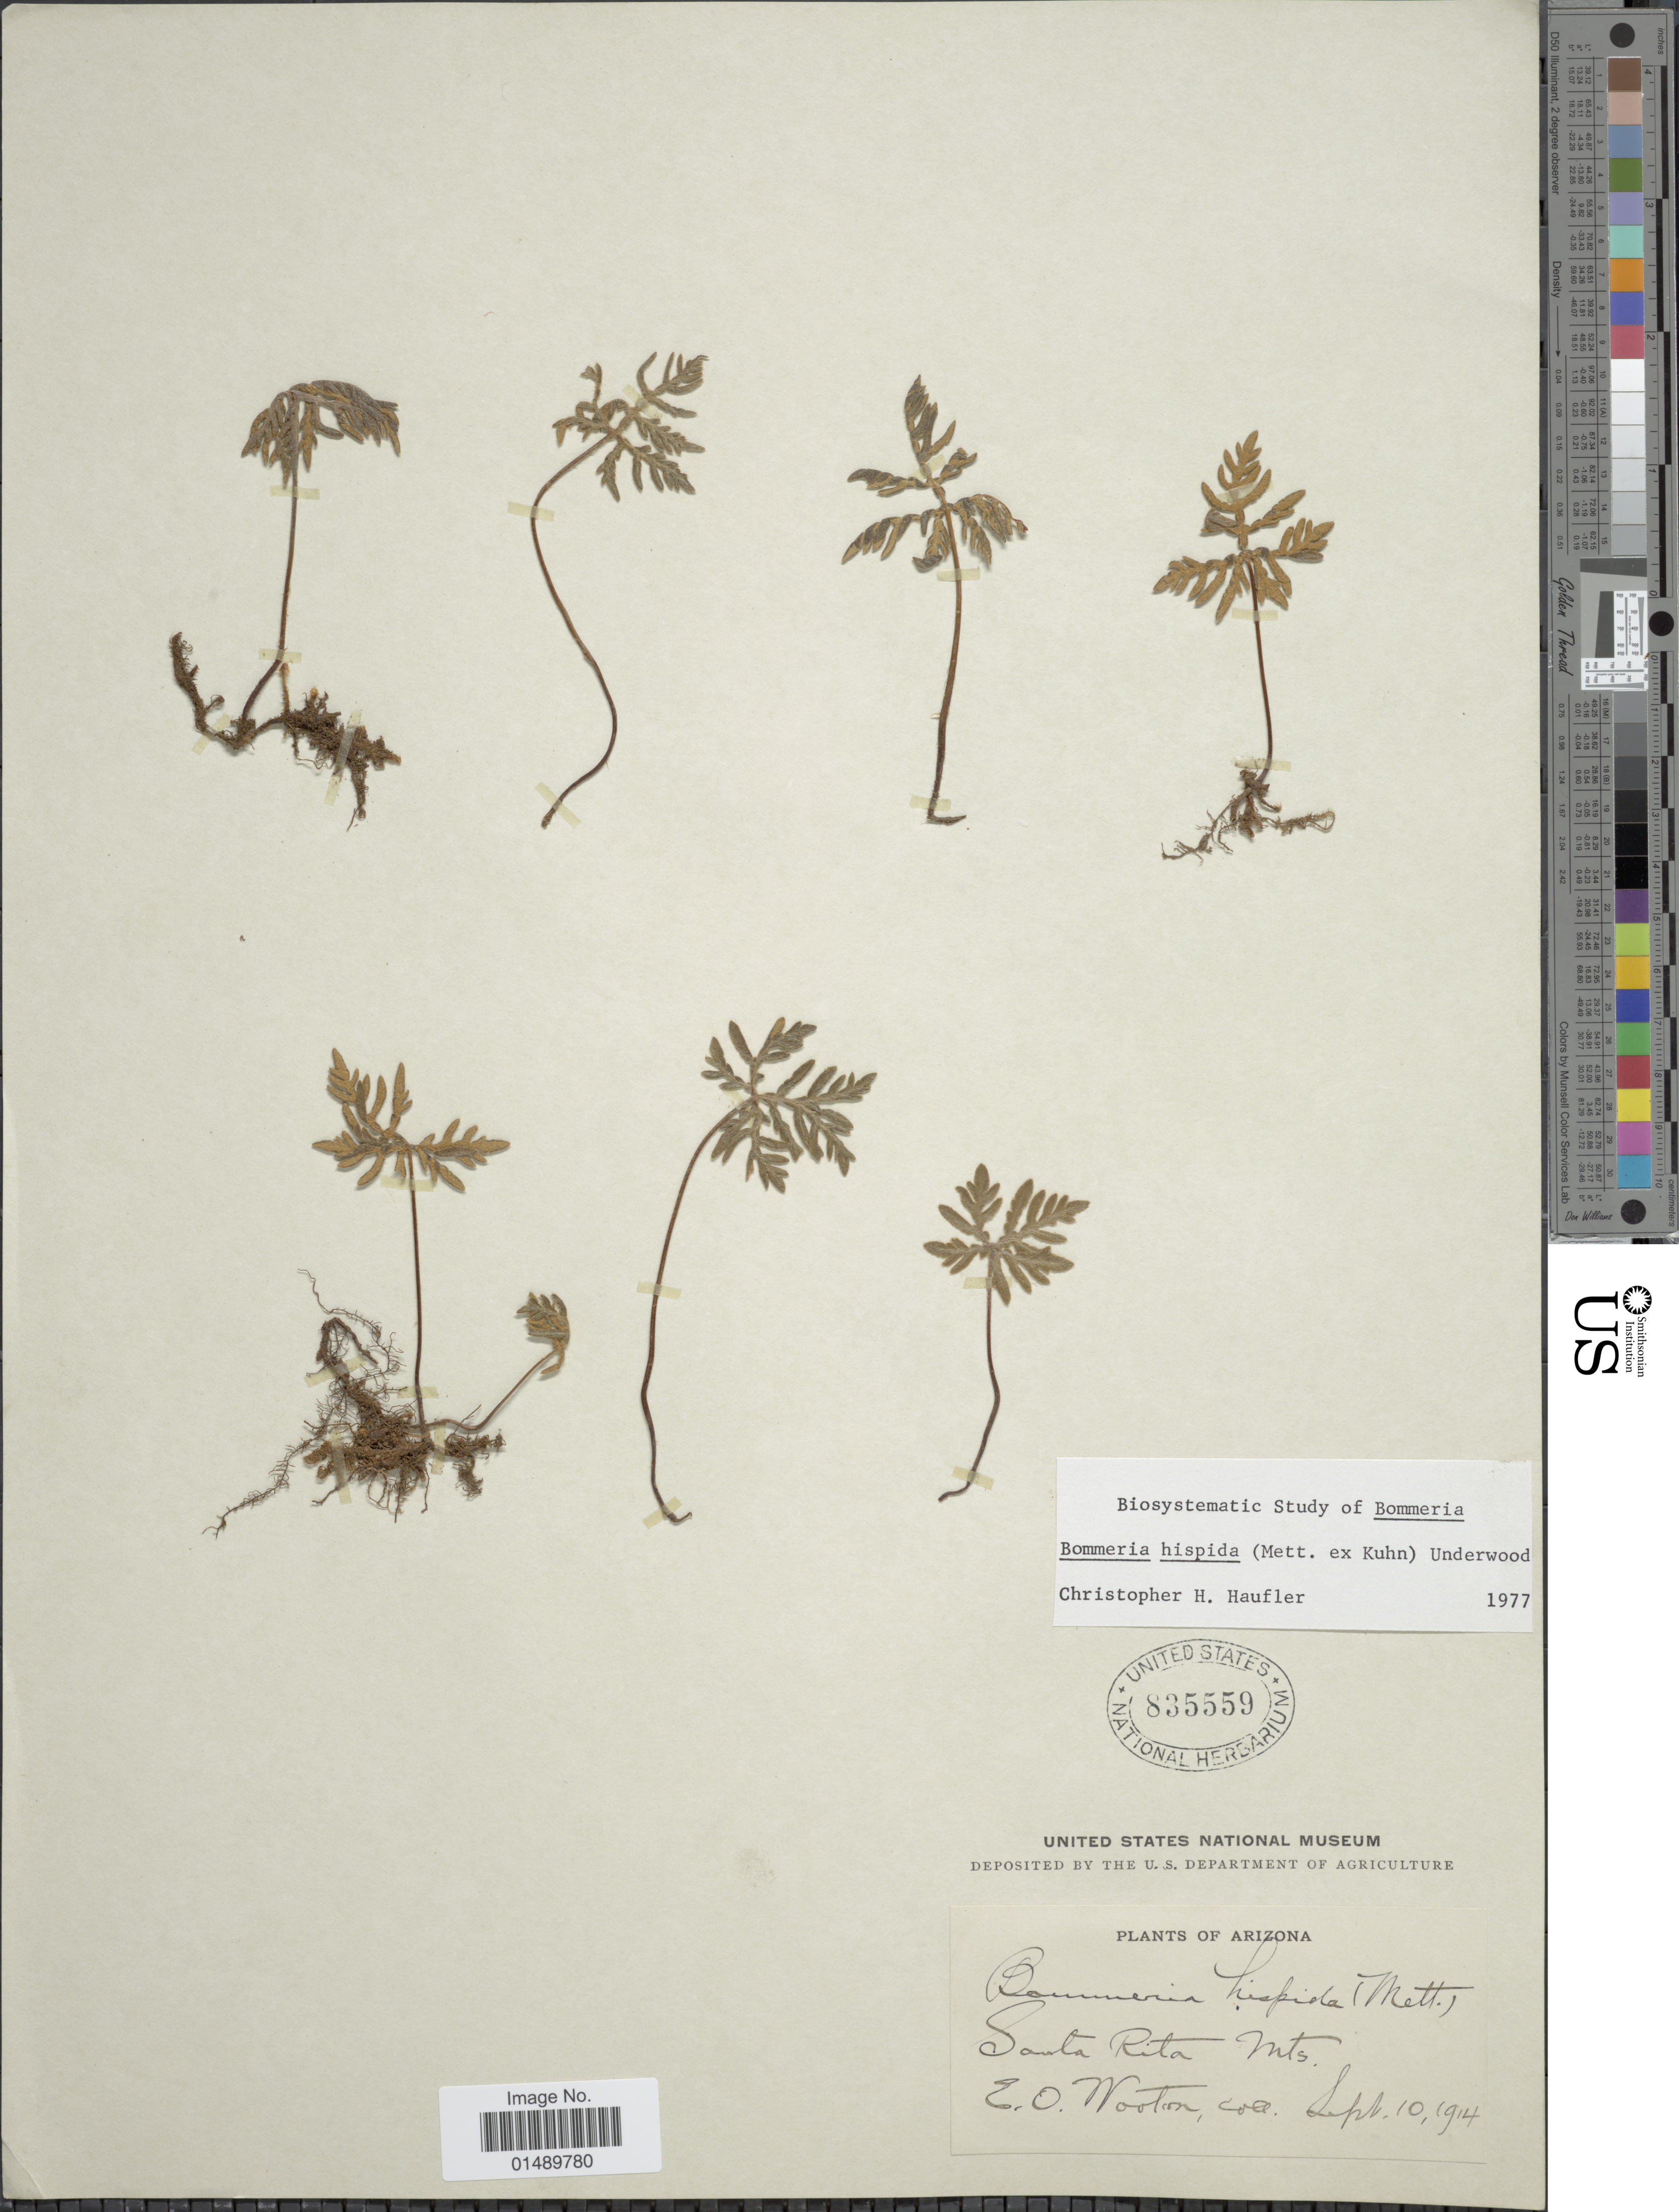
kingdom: Plantae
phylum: Tracheophyta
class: Polypodiopsida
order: Polypodiales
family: Pteridaceae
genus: Bommeria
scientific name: Bommeria hispida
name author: (Mett. ex Kuhn) Underw.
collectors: E. O. Wooton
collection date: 1914-09-10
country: United States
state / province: Arizona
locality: Arizona, Santa Rita Mts.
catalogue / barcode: US 835559